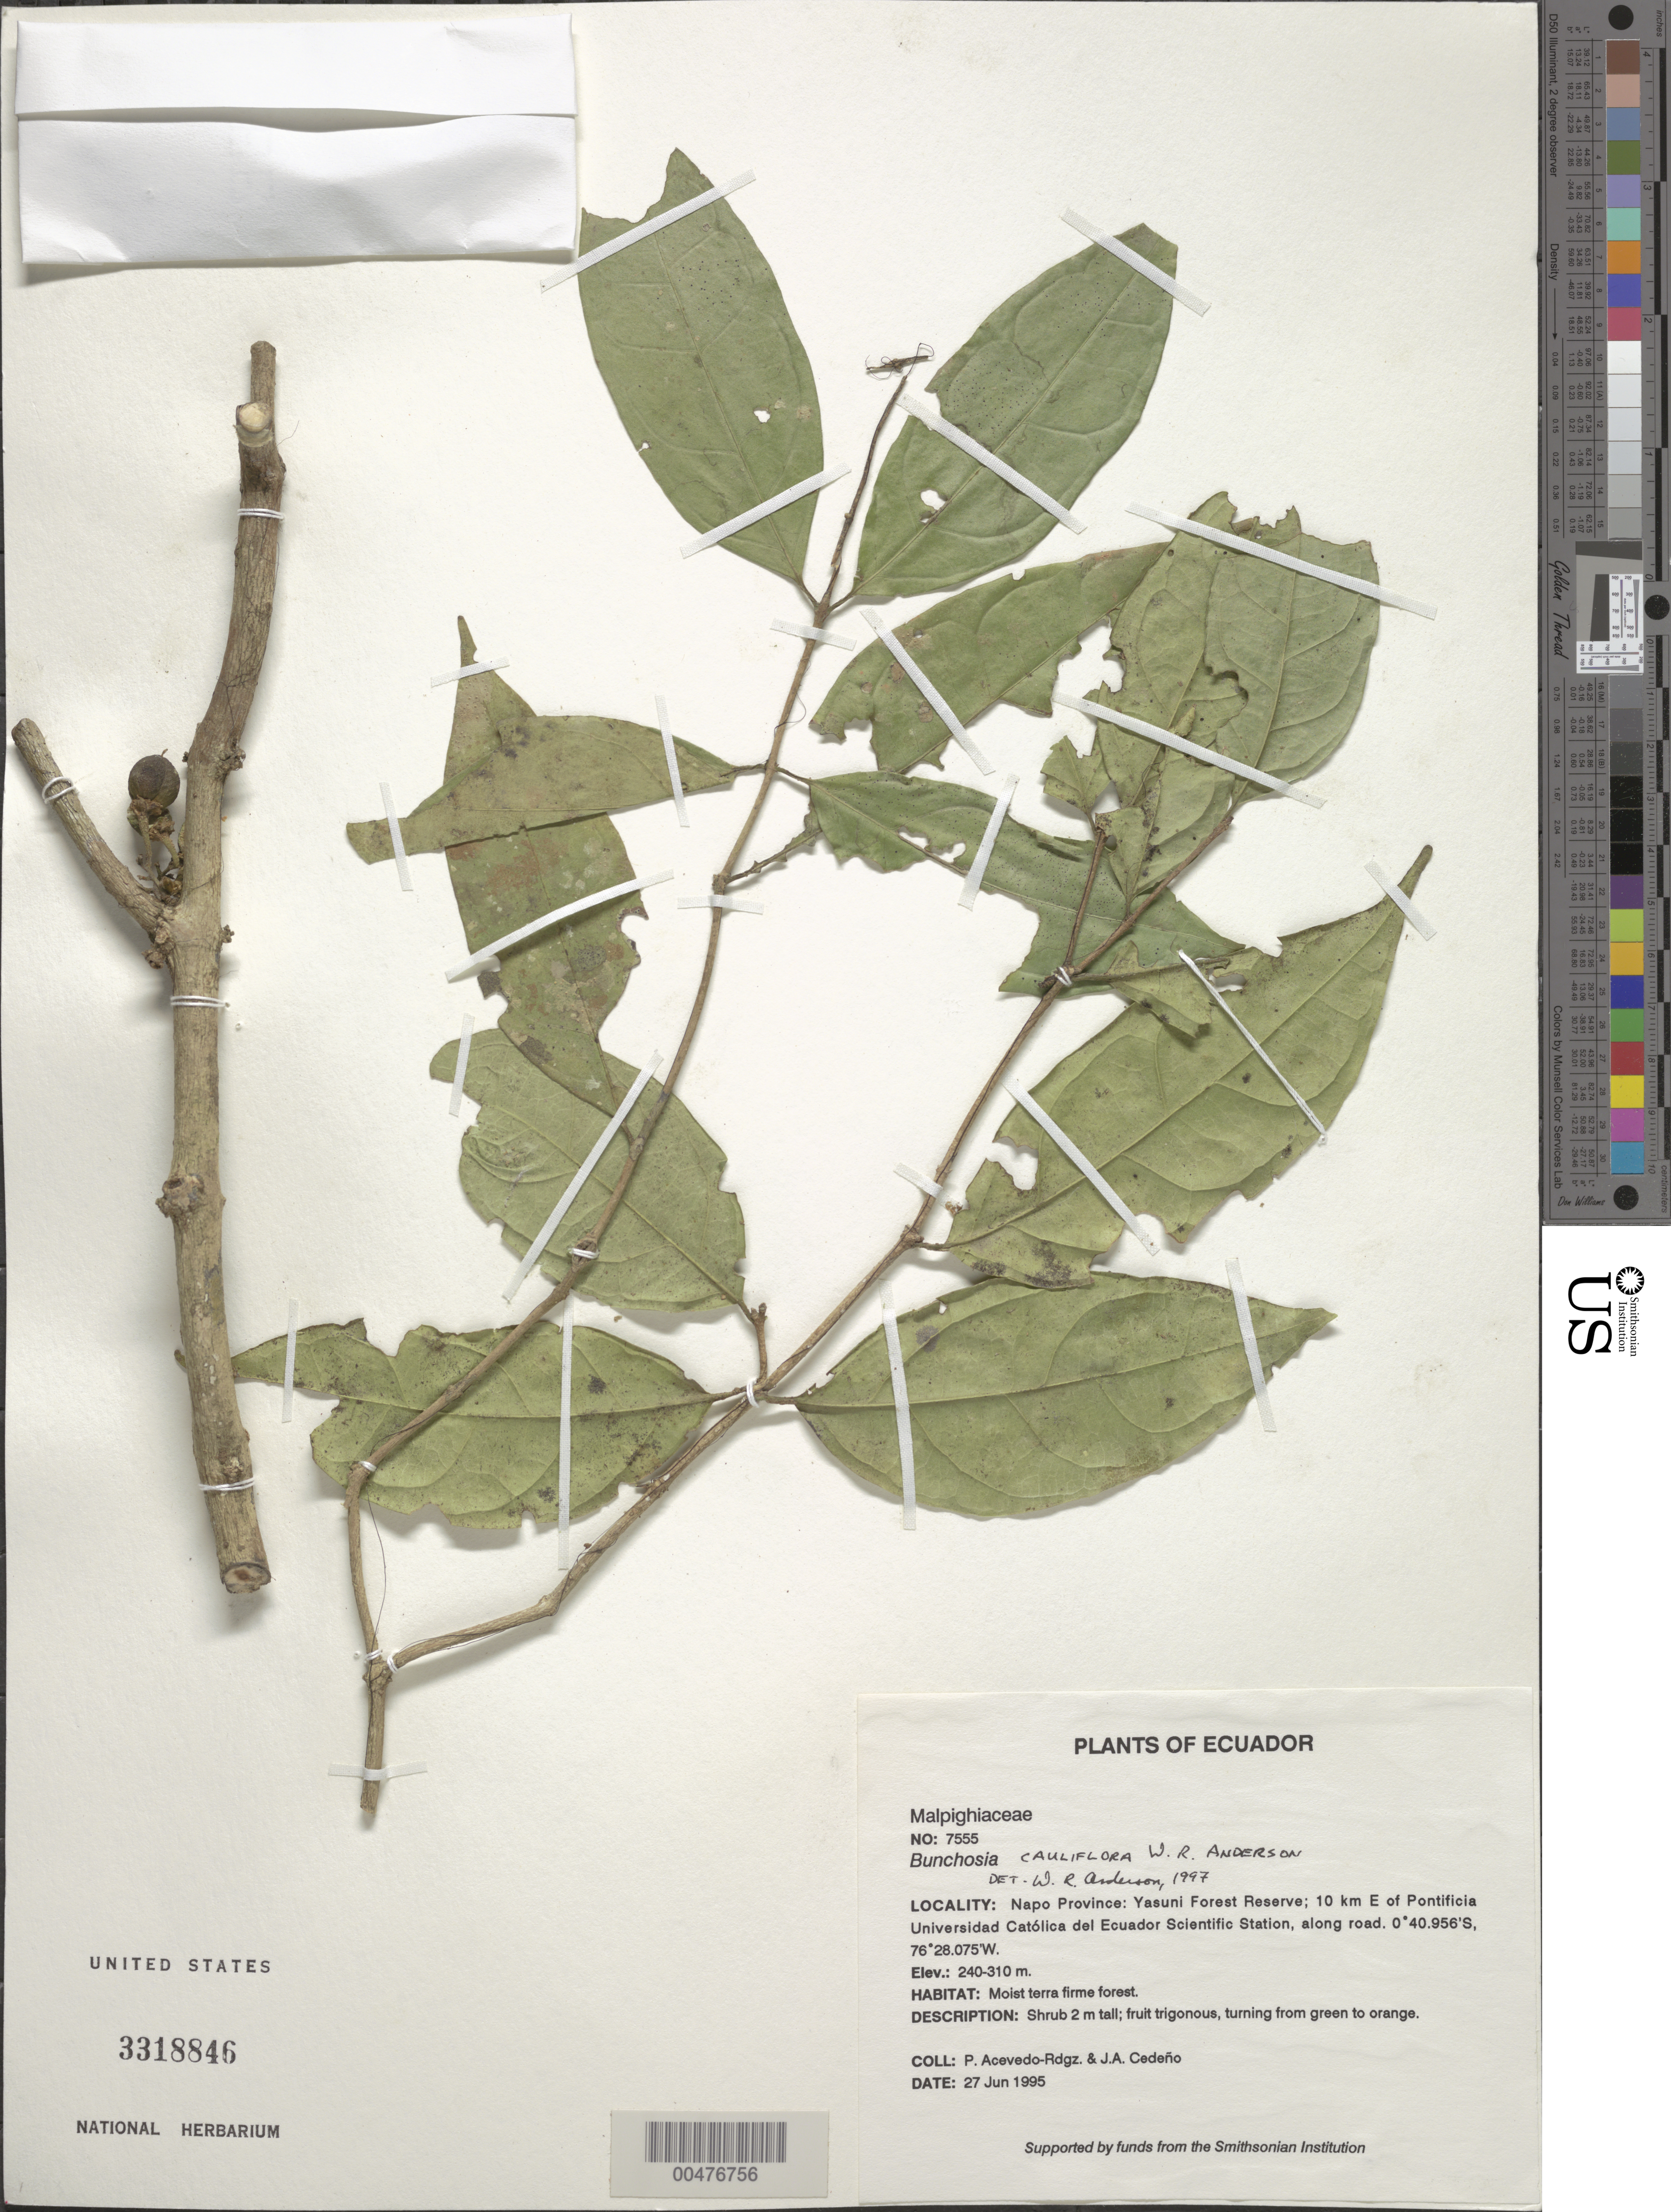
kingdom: Plantae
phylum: Tracheophyta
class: Magnoliopsida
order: Malpighiales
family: Malpighiaceae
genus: Bunchosia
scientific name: Bunchosia sp.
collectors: P. Acevedo-Rodr. & J. A. Cedeño M.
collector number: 7555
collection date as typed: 27 Jun 1995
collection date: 1995-06-27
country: Ecuador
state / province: Napo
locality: Napo Province: Yasuni Forest Reserve; 10 km E of Pontificia Universidad Católica del Ecuador Scientific Station along road.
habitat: Moist terra firme forest.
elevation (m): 240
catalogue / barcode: US 3318846